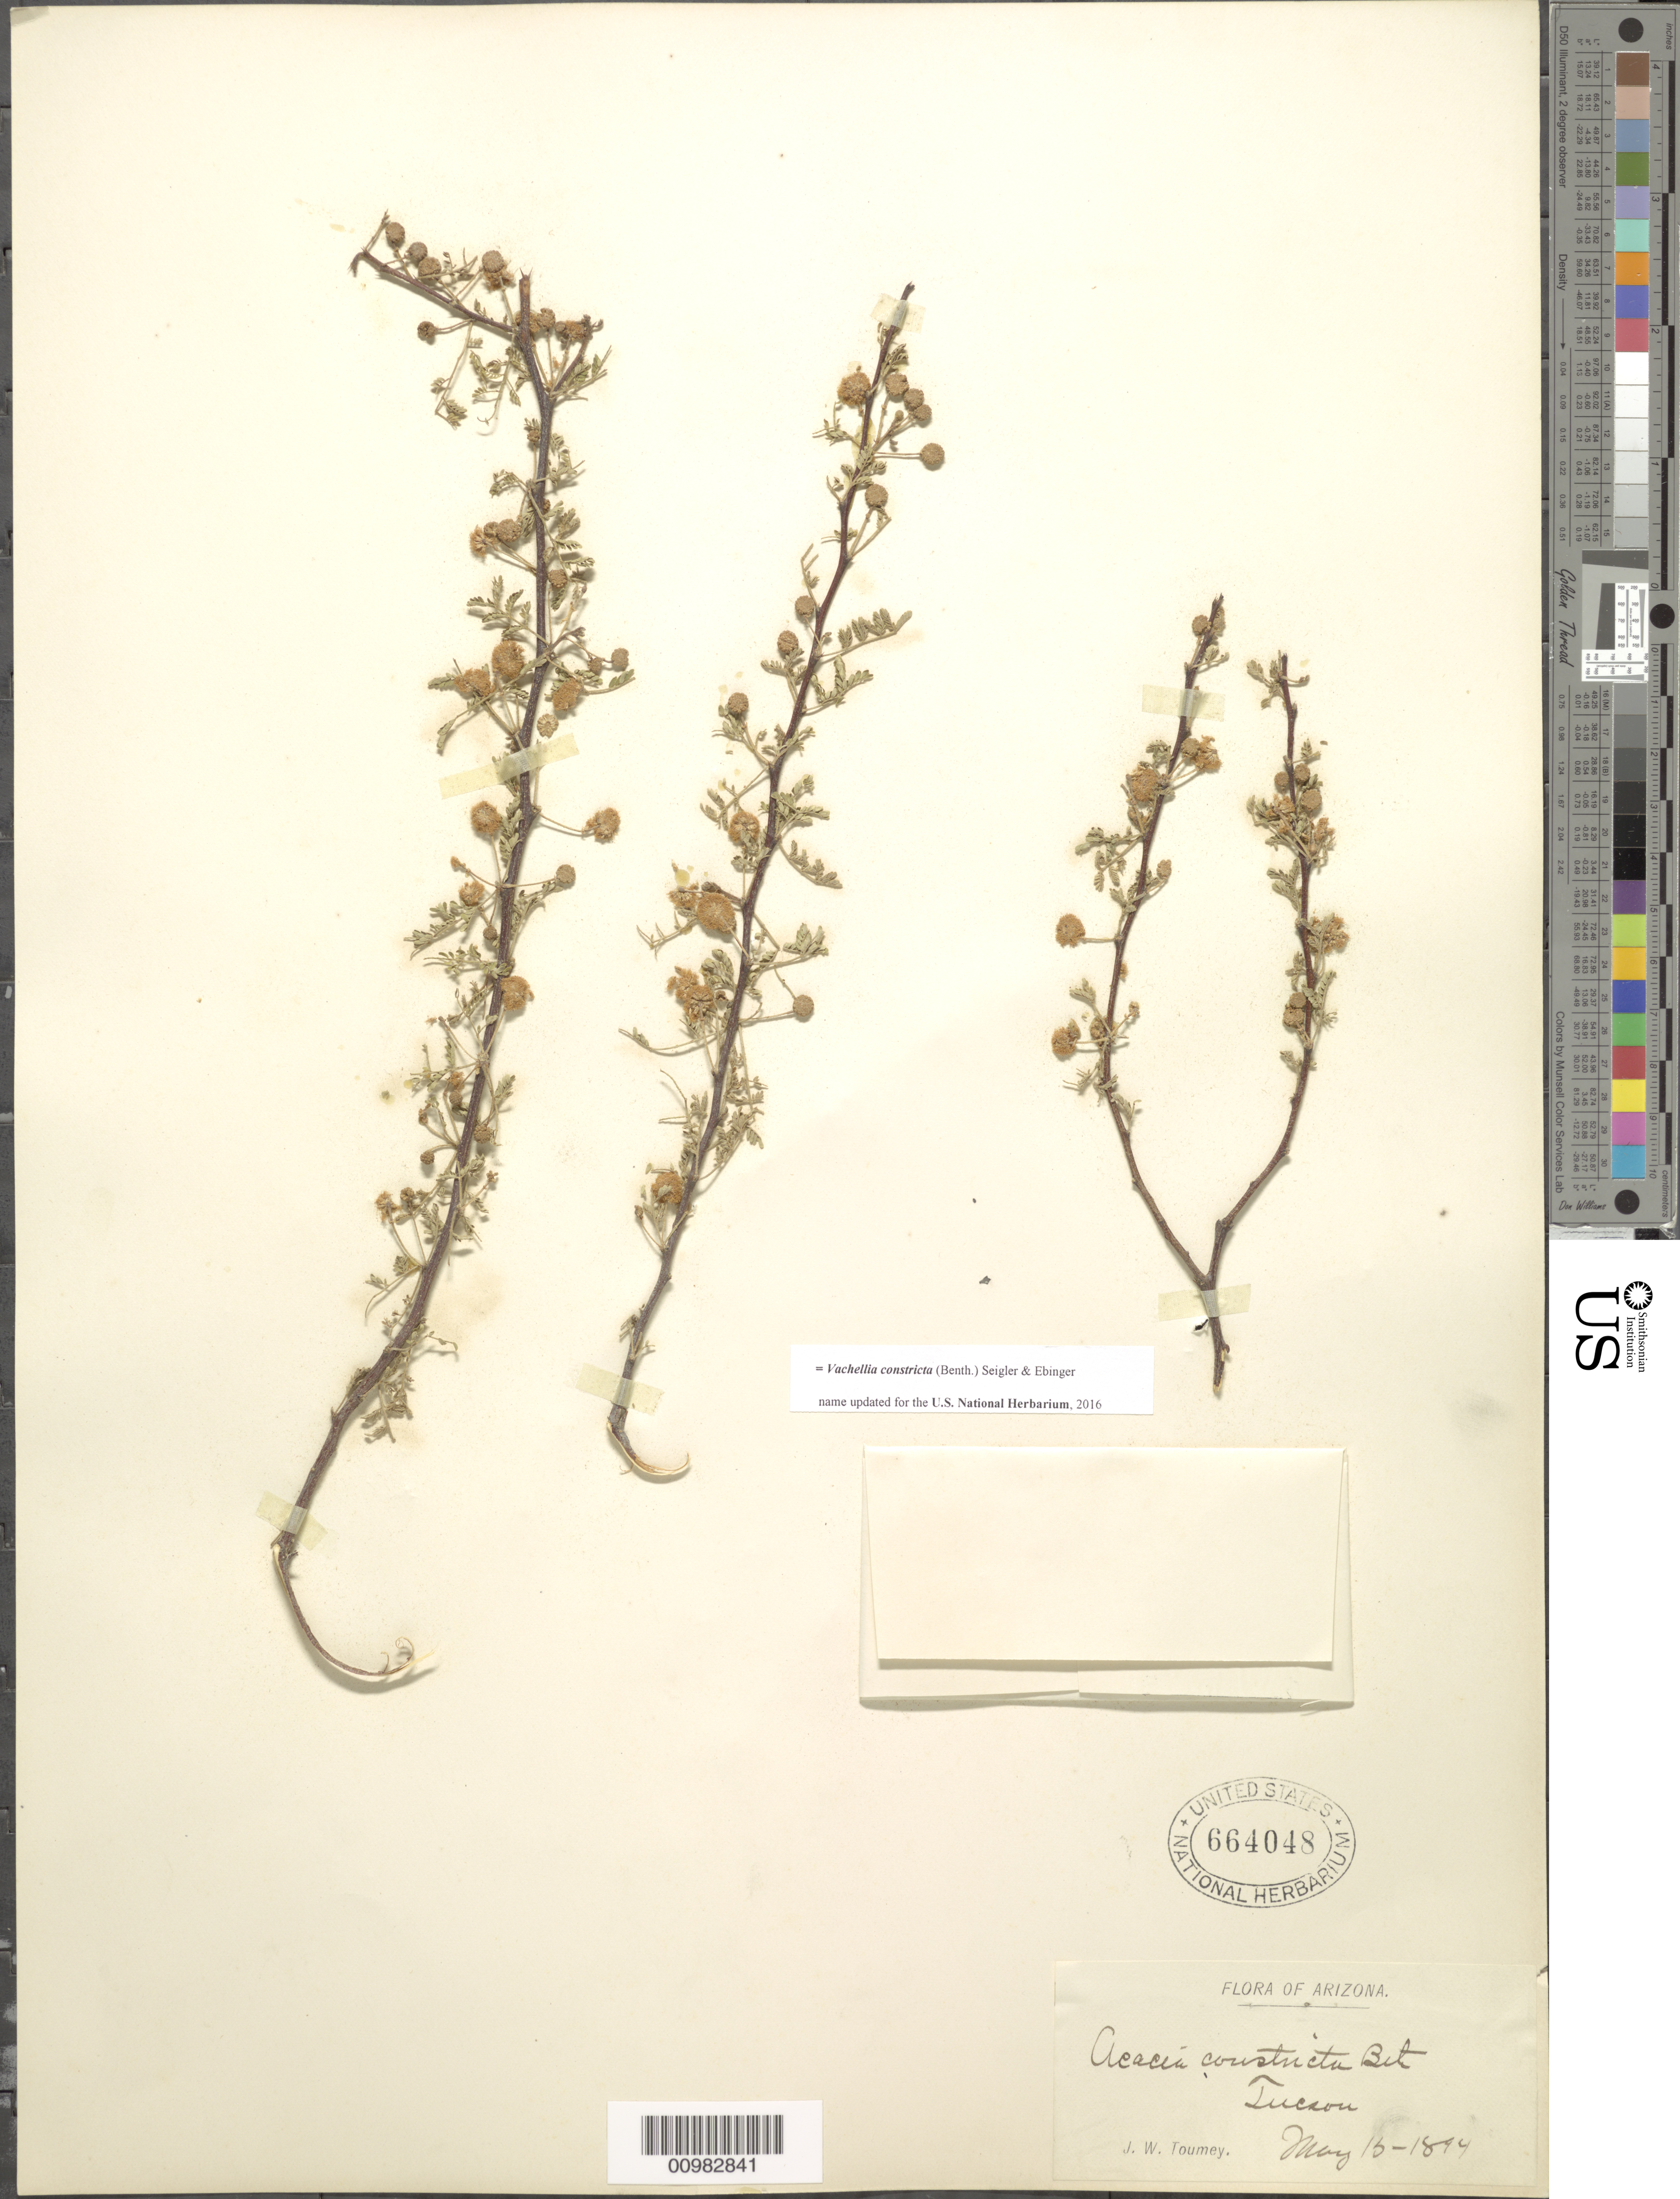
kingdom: Plantae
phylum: Tracheophyta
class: Magnoliopsida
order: Fabales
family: Fabaceae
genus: Vachellia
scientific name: Vachellia constricta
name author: (Benth.) Seigler & Ebinger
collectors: J. W. Toumey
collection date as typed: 15 May 1894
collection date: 1894-05-15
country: United States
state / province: Arizona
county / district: Pima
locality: Tucson.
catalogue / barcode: US 664048